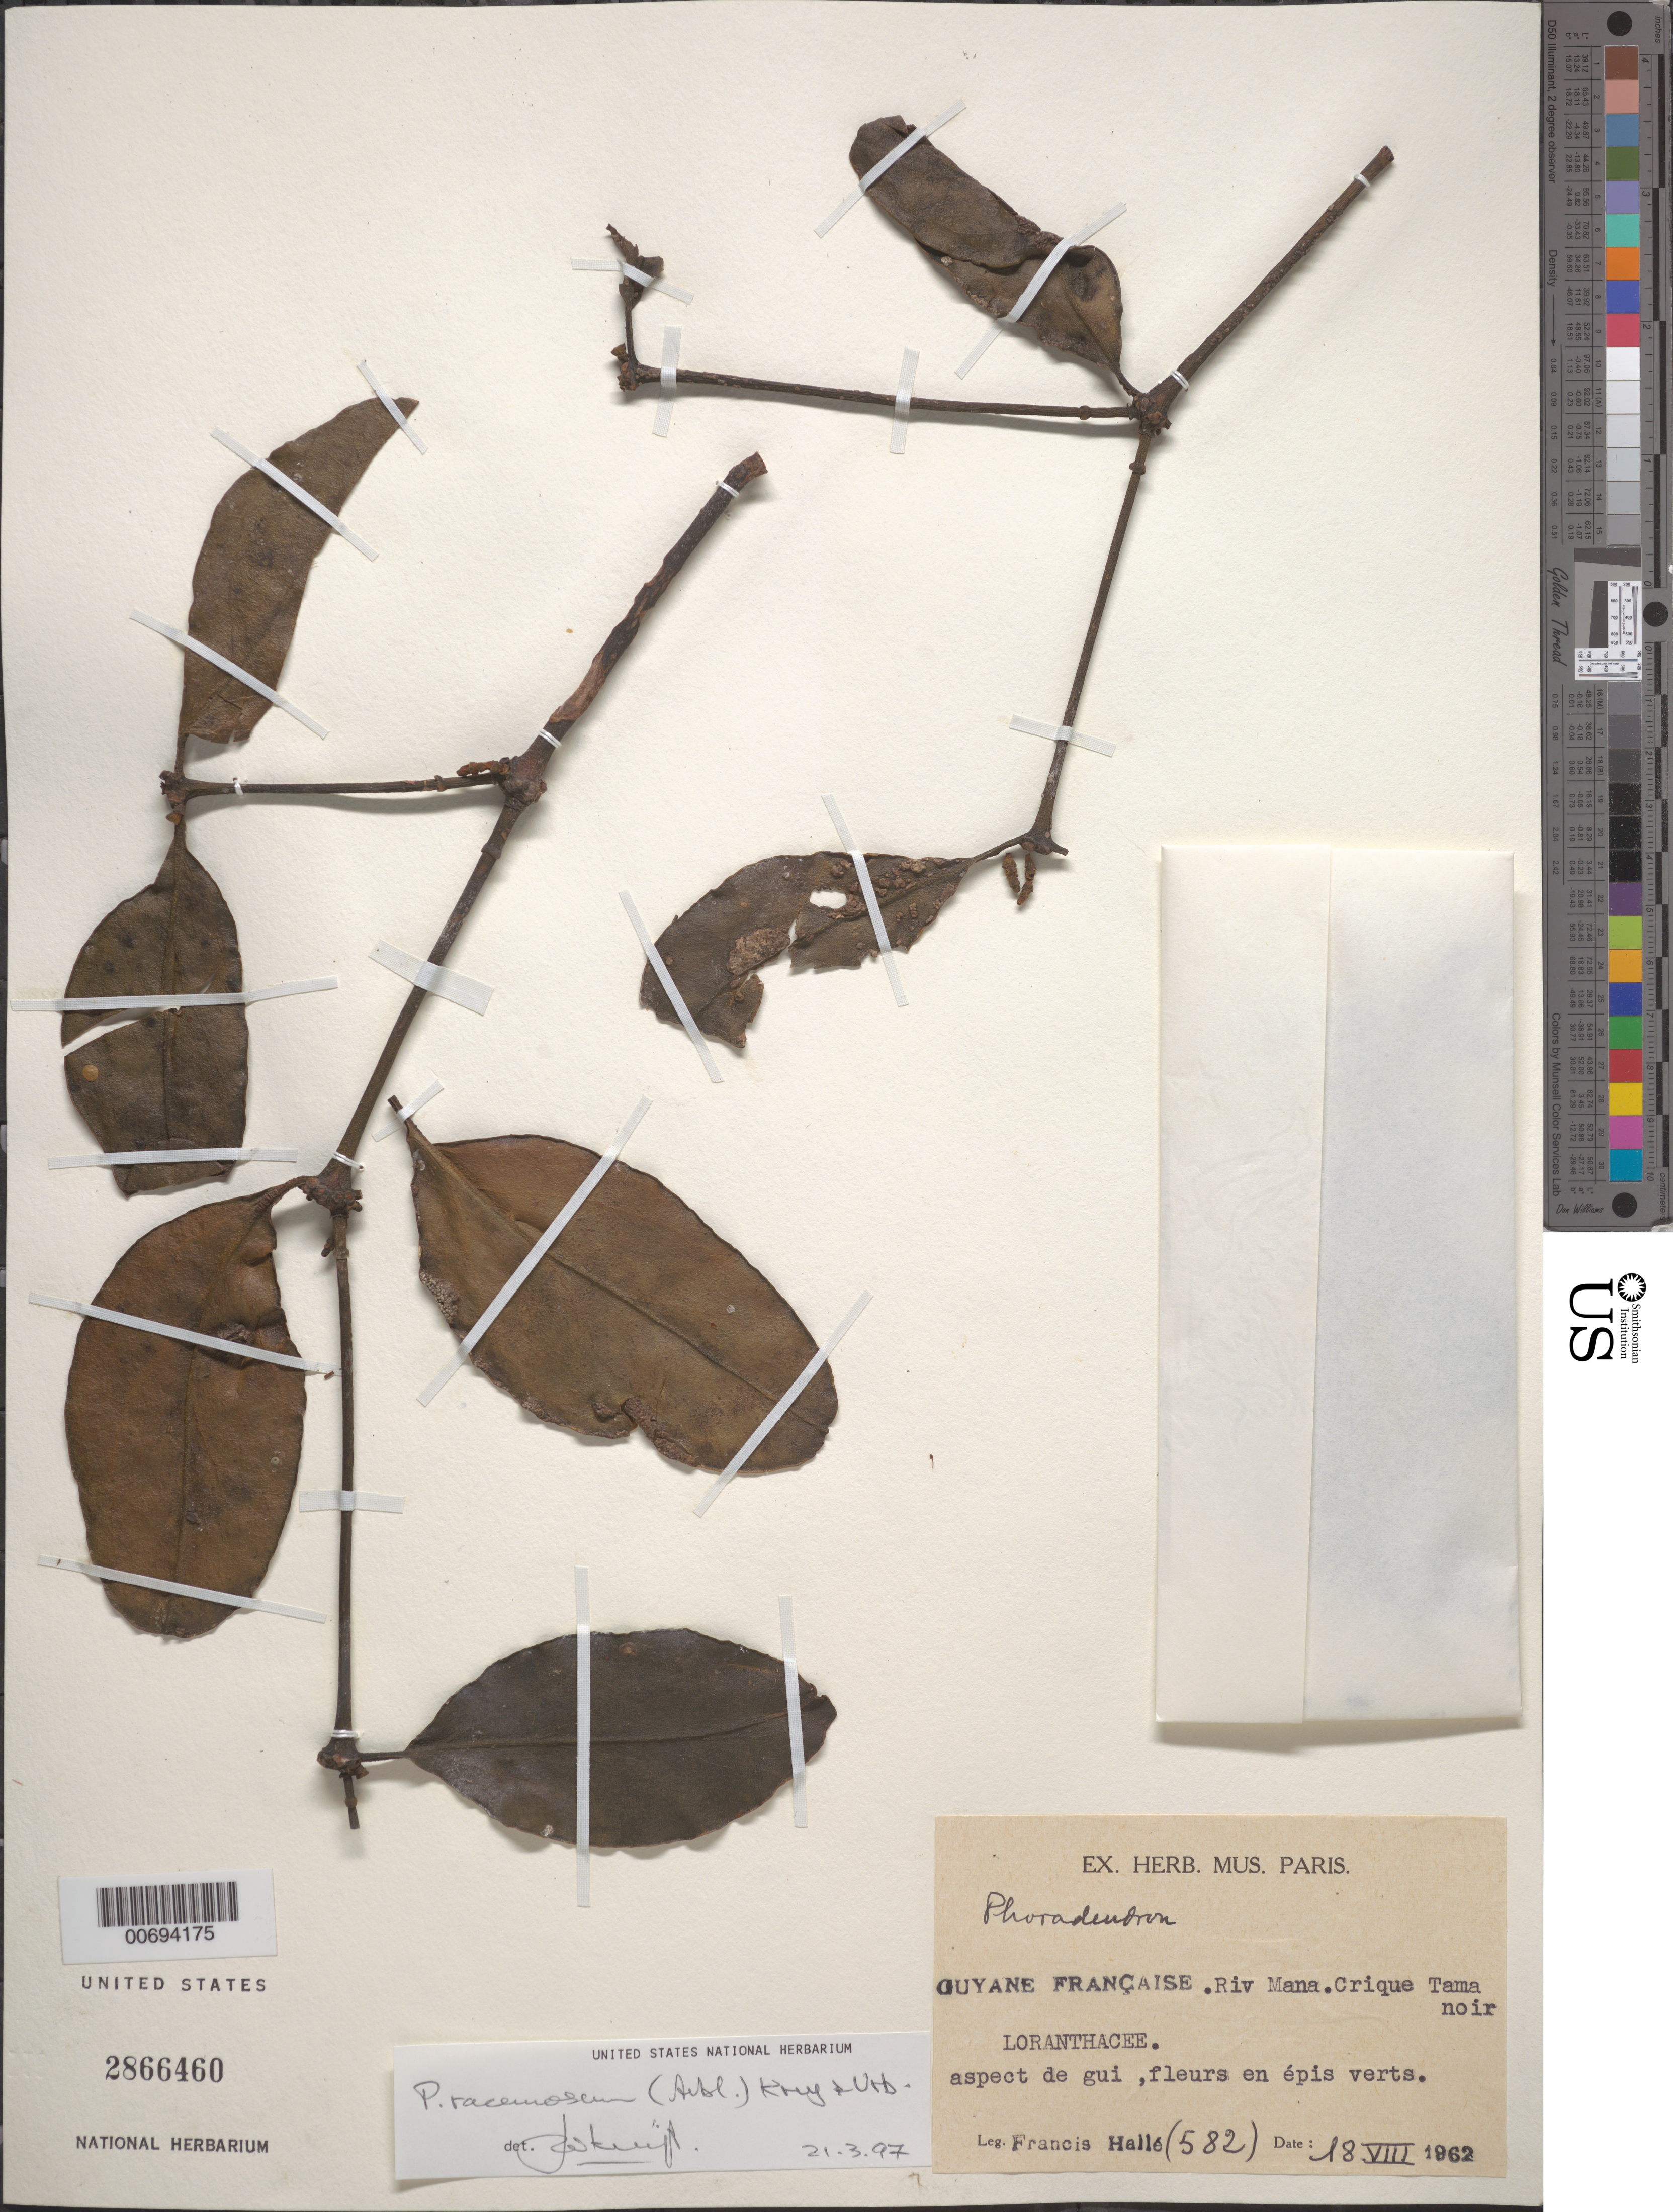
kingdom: Plantae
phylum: Tracheophyta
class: Magnoliopsida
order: Santalales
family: Viscaceae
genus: Phoradendron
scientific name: Phoradendron racemosum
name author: (Aubl.) Krug & Urb.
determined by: Kuijt, Job, (CANADA)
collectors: F. Hallé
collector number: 582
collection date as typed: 18-Aug-62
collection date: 1962-08-18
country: French Guiana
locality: Rivière Mana, crique Tamanoir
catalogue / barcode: US 2866460